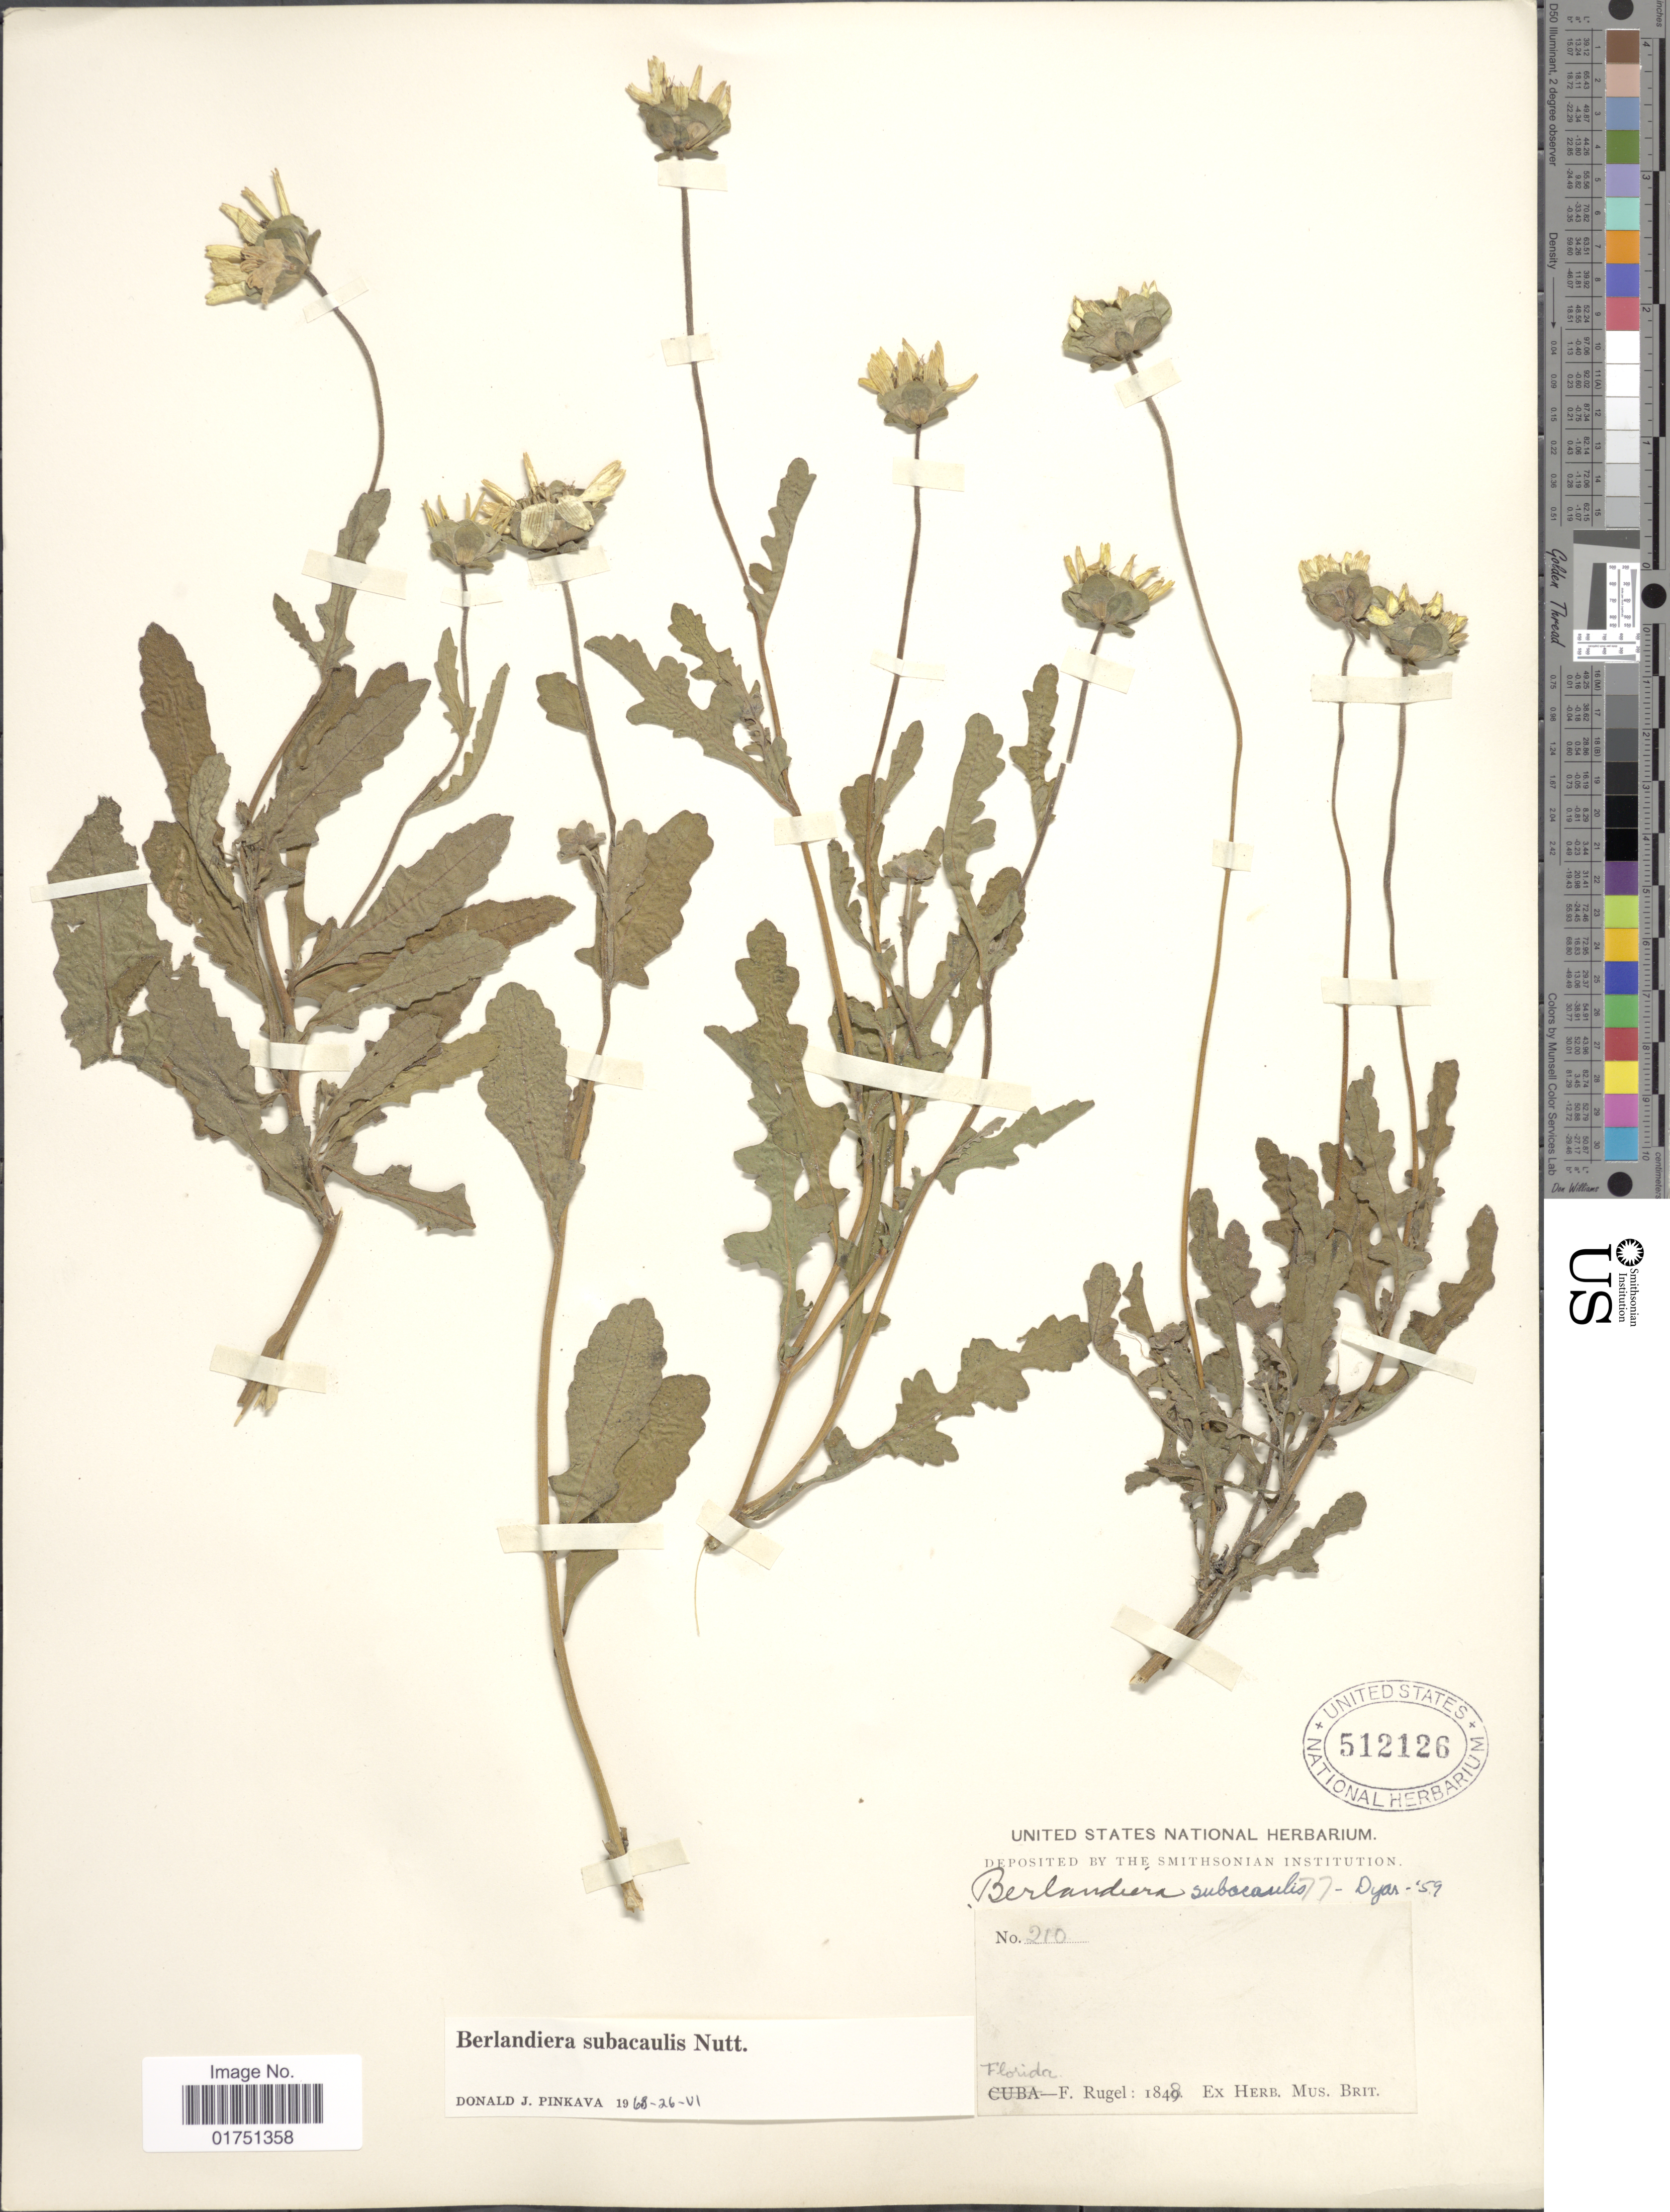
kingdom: Plantae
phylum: Tracheophyta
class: Magnoliopsida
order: Asterales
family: Asteraceae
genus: Berlandiera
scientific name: Berlandiera subacaulis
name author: Nutt.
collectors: F. Rugel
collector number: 210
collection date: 1848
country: United States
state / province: Florida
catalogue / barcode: US 512126